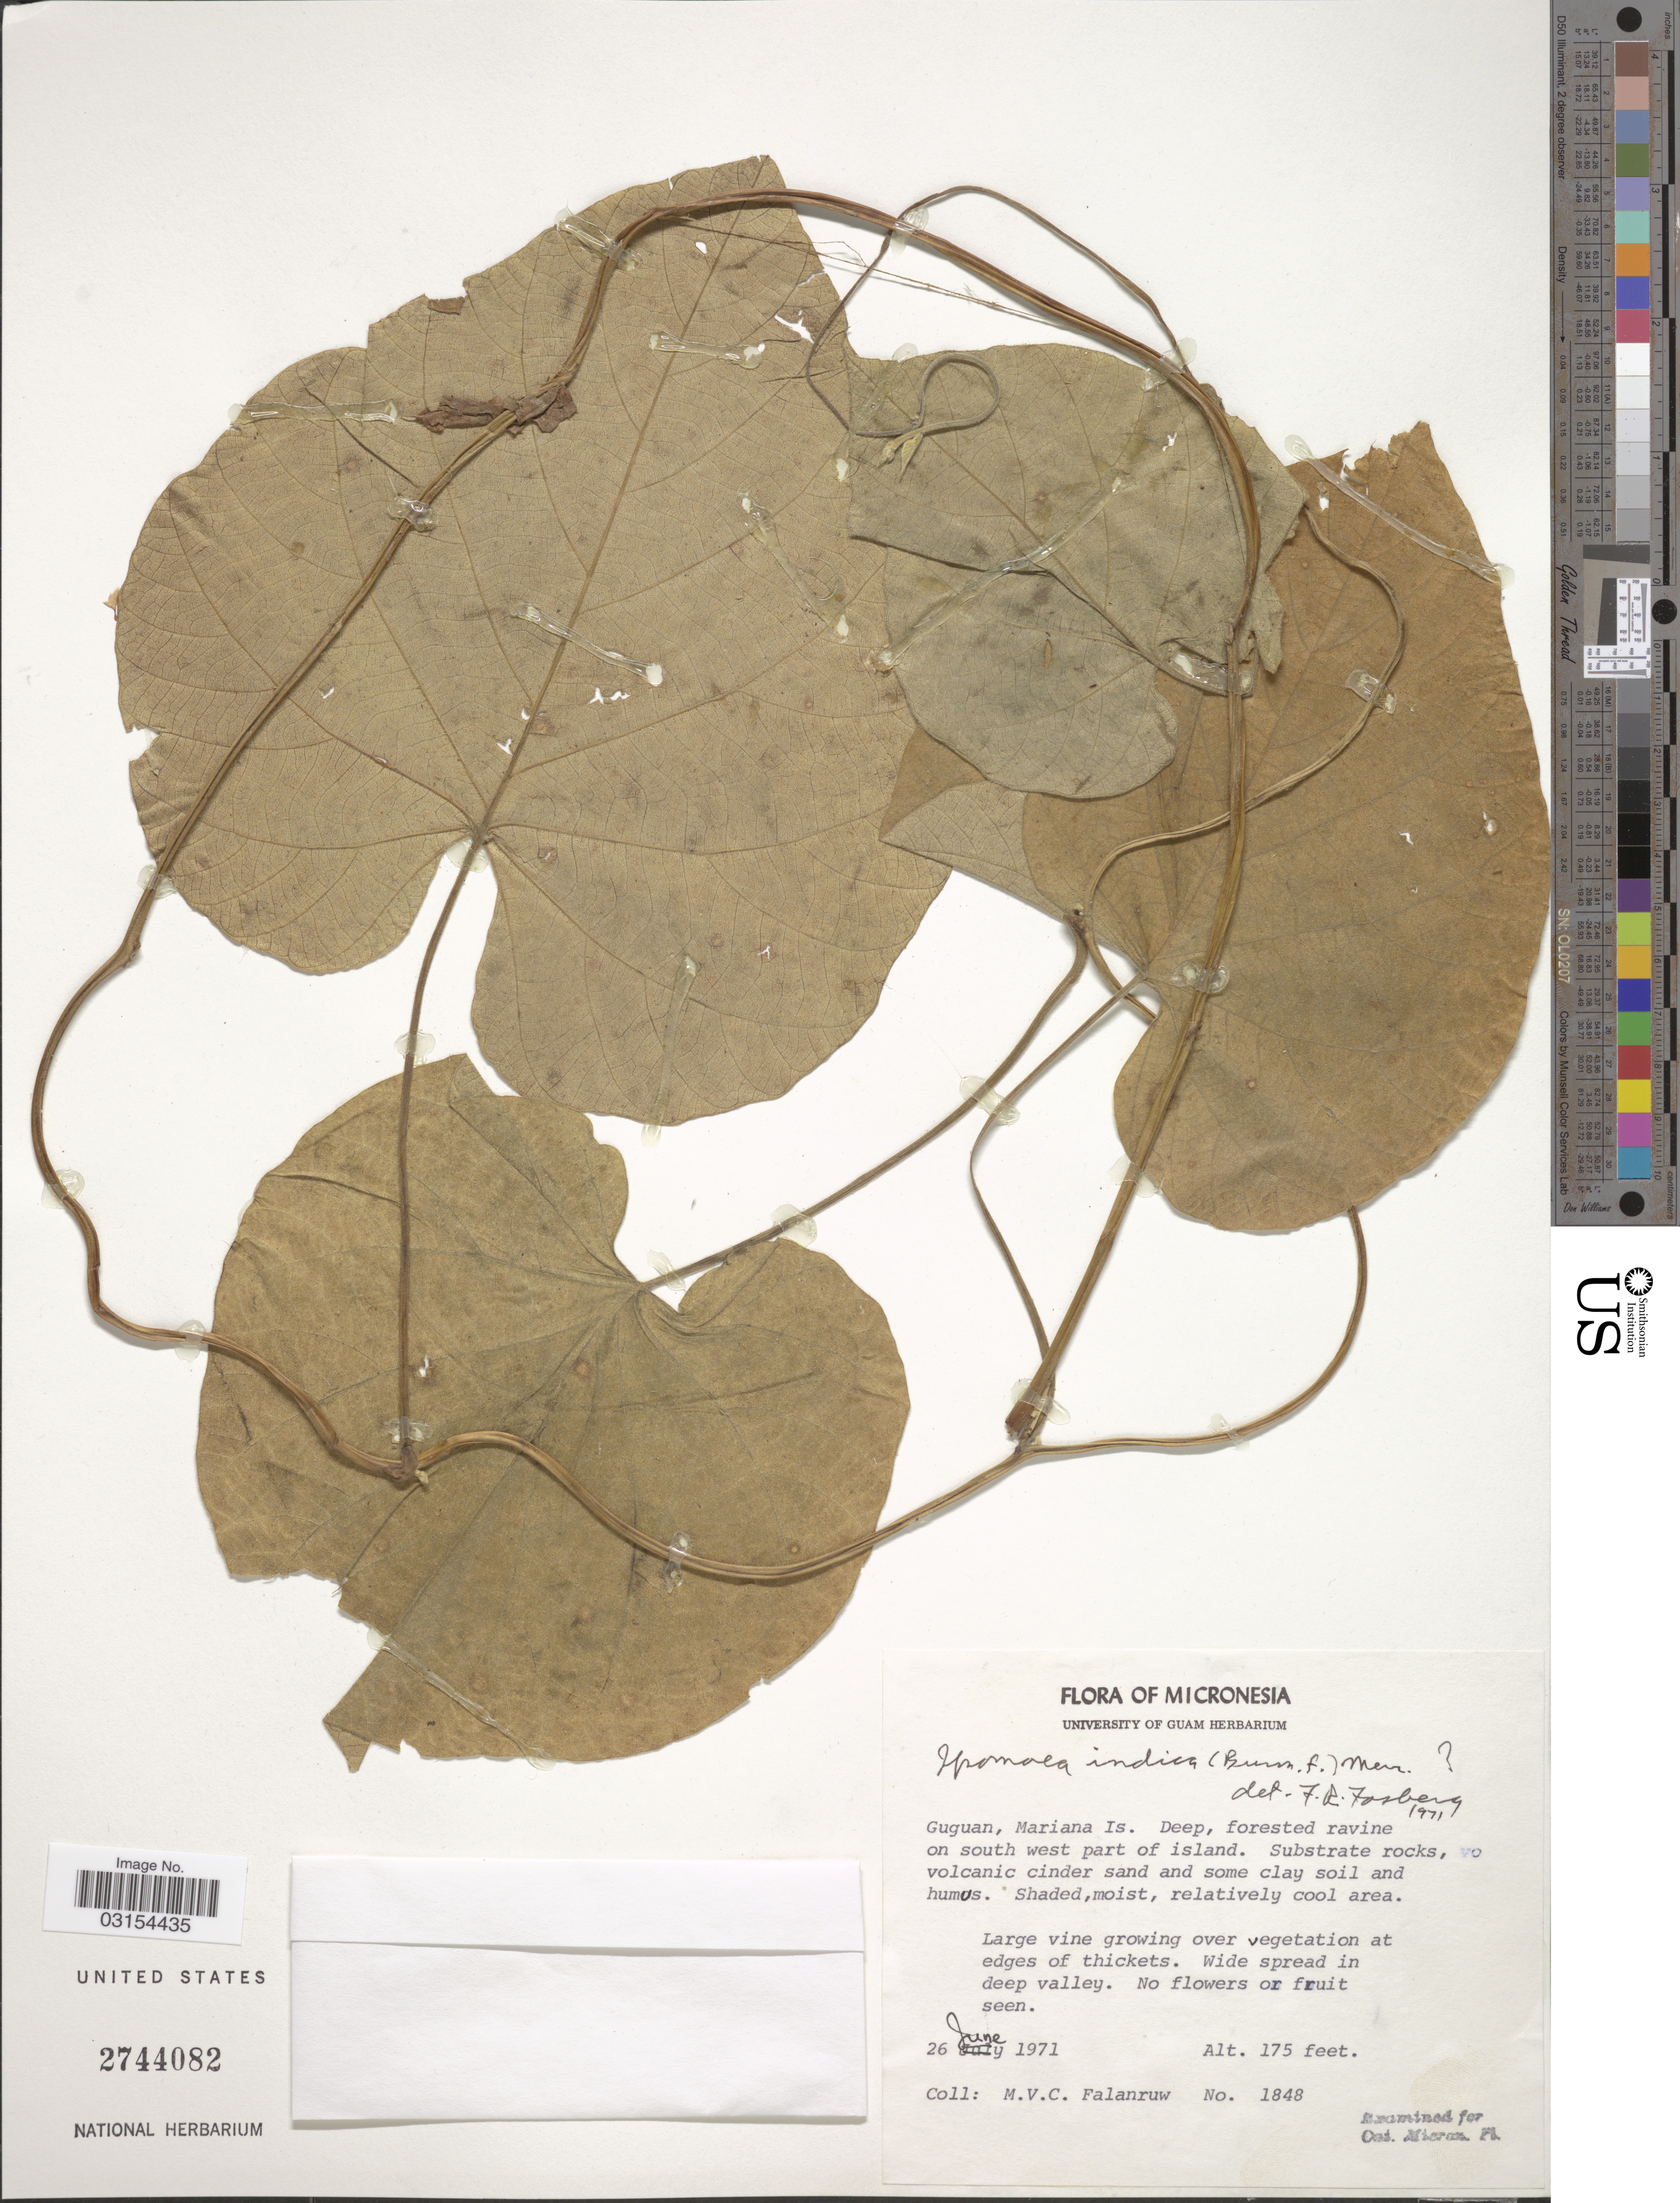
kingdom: Plantae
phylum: Tracheophyta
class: Magnoliopsida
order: Solanales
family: Convolvulaceae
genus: Ipomoea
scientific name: Ipomoea indica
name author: (Burm.) Merr.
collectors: M. V. Falanruw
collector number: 1848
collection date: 1971-06-26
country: Northern Mariana Islands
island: Guguan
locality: Guguan, Mariana Is. South west part of island.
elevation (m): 53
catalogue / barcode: US 2744082